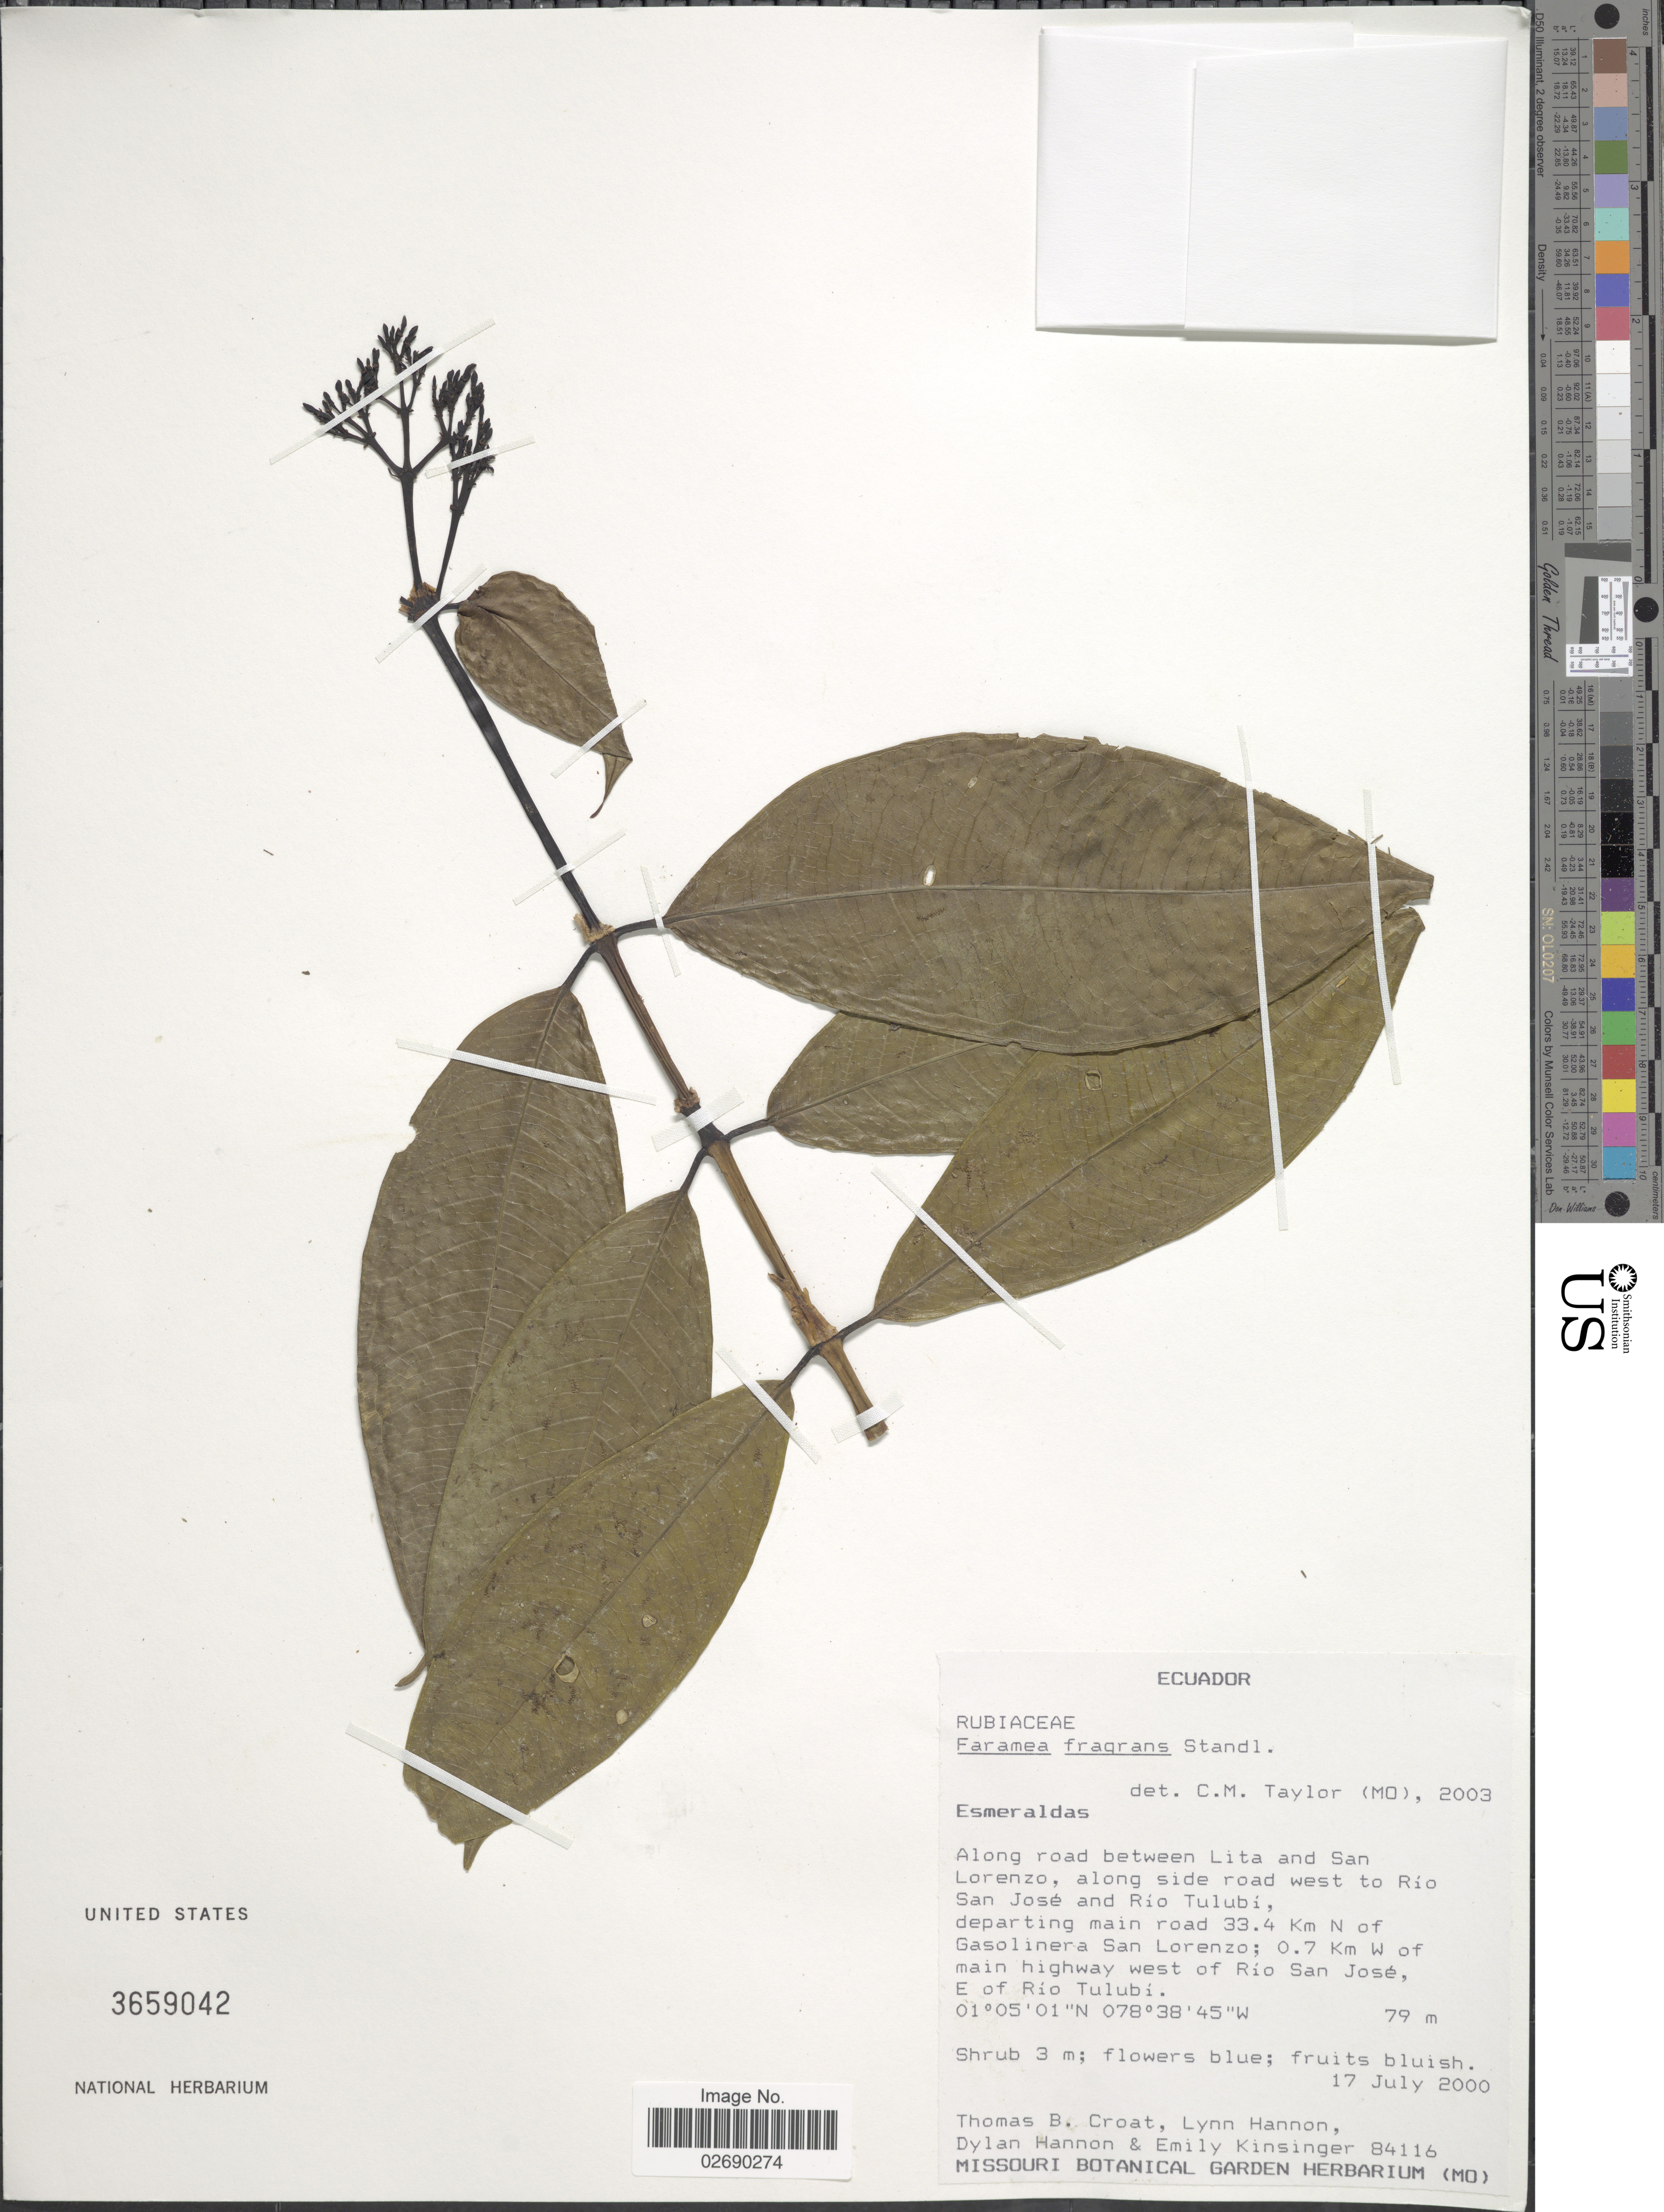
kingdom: Plantae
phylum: Tracheophyta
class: Magnoliopsida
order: Gentianales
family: Rubiaceae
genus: Faramea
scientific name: Faramea fragrans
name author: Standl.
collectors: T. B. Croat, L. Hannon, D. Hannon & E. Kinsinger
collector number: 84116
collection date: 2002-07-17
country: Ecuador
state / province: Esmeraldas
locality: Along road between Lita and San Lorenzo, along side road west to Río San José and Río Tulubí, departing main road 33.4 Km N. of Gasolinera San Lorenzo; 0.7 Km W of main highway west of Río San José, E of Río Tulubí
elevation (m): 79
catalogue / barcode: US 3659042